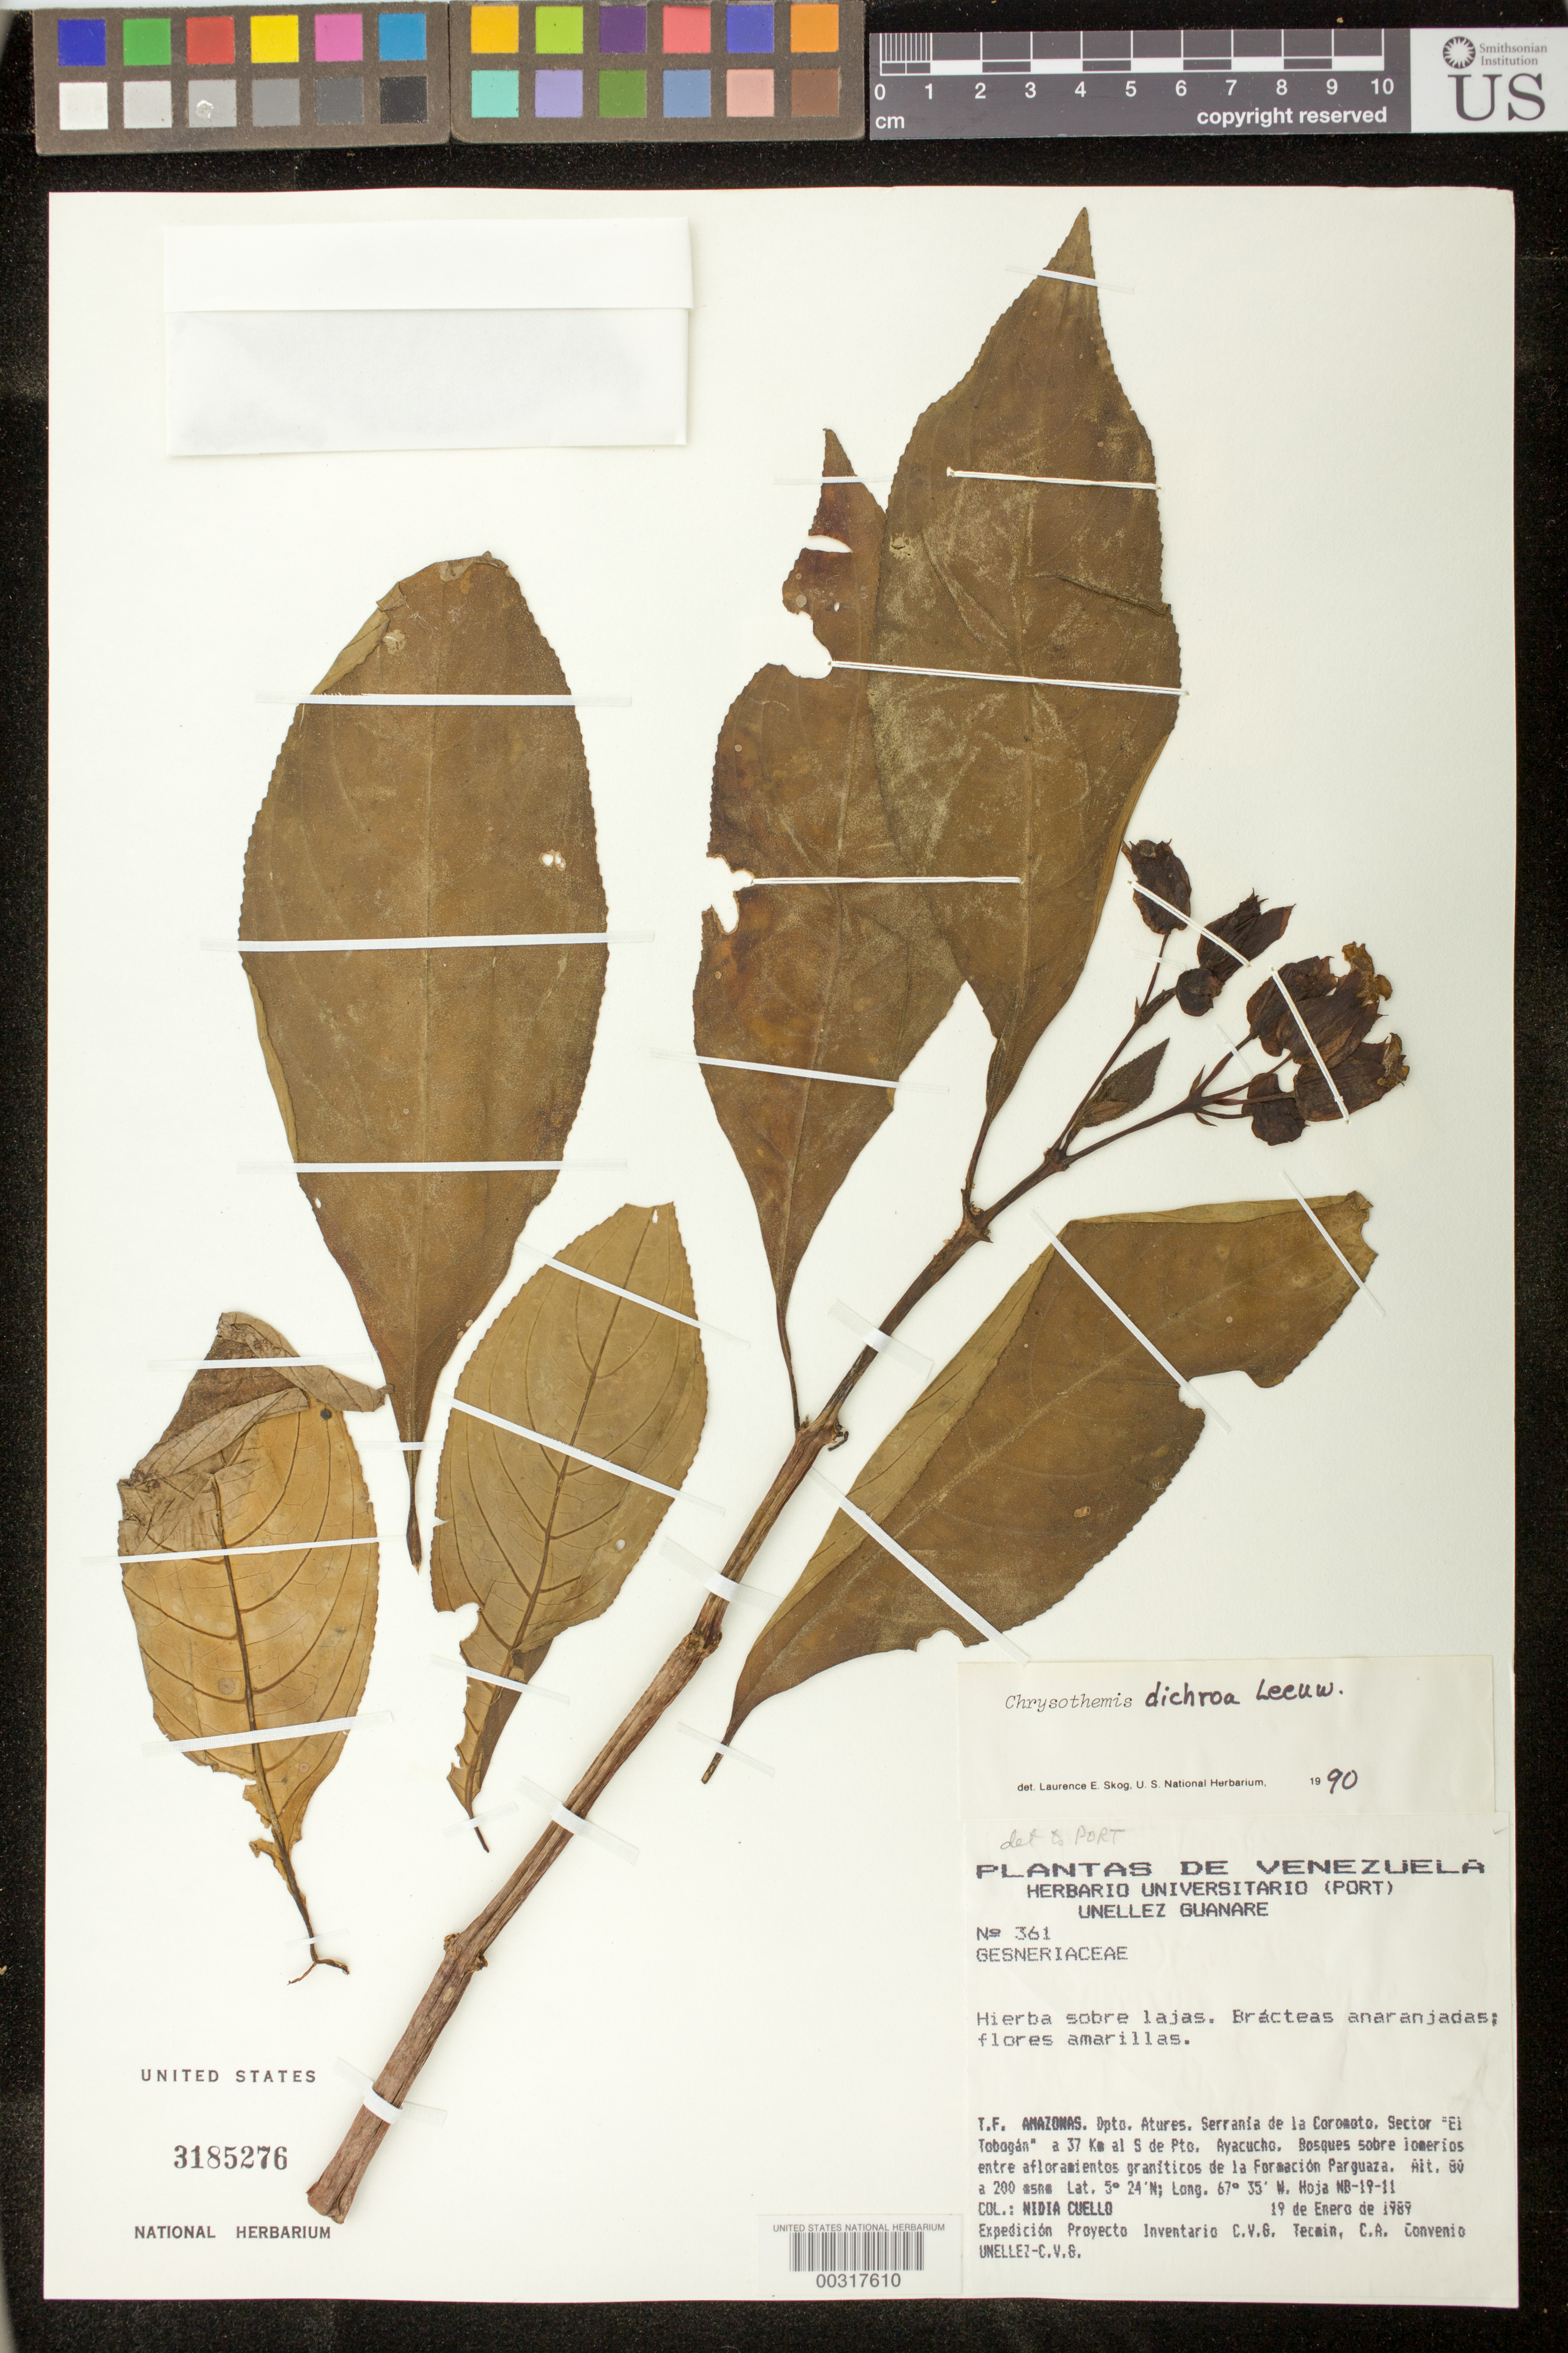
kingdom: Plantae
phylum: Tracheophyta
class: Magnoliopsida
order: Lamiales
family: Gesneriaceae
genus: Chrysothemis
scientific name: Chrysothemis dichroa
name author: Leeuwenb.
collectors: N. L. Cuello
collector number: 361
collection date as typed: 19 Jan 1989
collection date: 1989-01-19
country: Venezuela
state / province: Amazonas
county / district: Atures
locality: Serranía Coromoto, sector El Tobogan, 37 km S Pto. Ayacucho; la formacion Parguaza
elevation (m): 80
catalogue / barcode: US 3185276